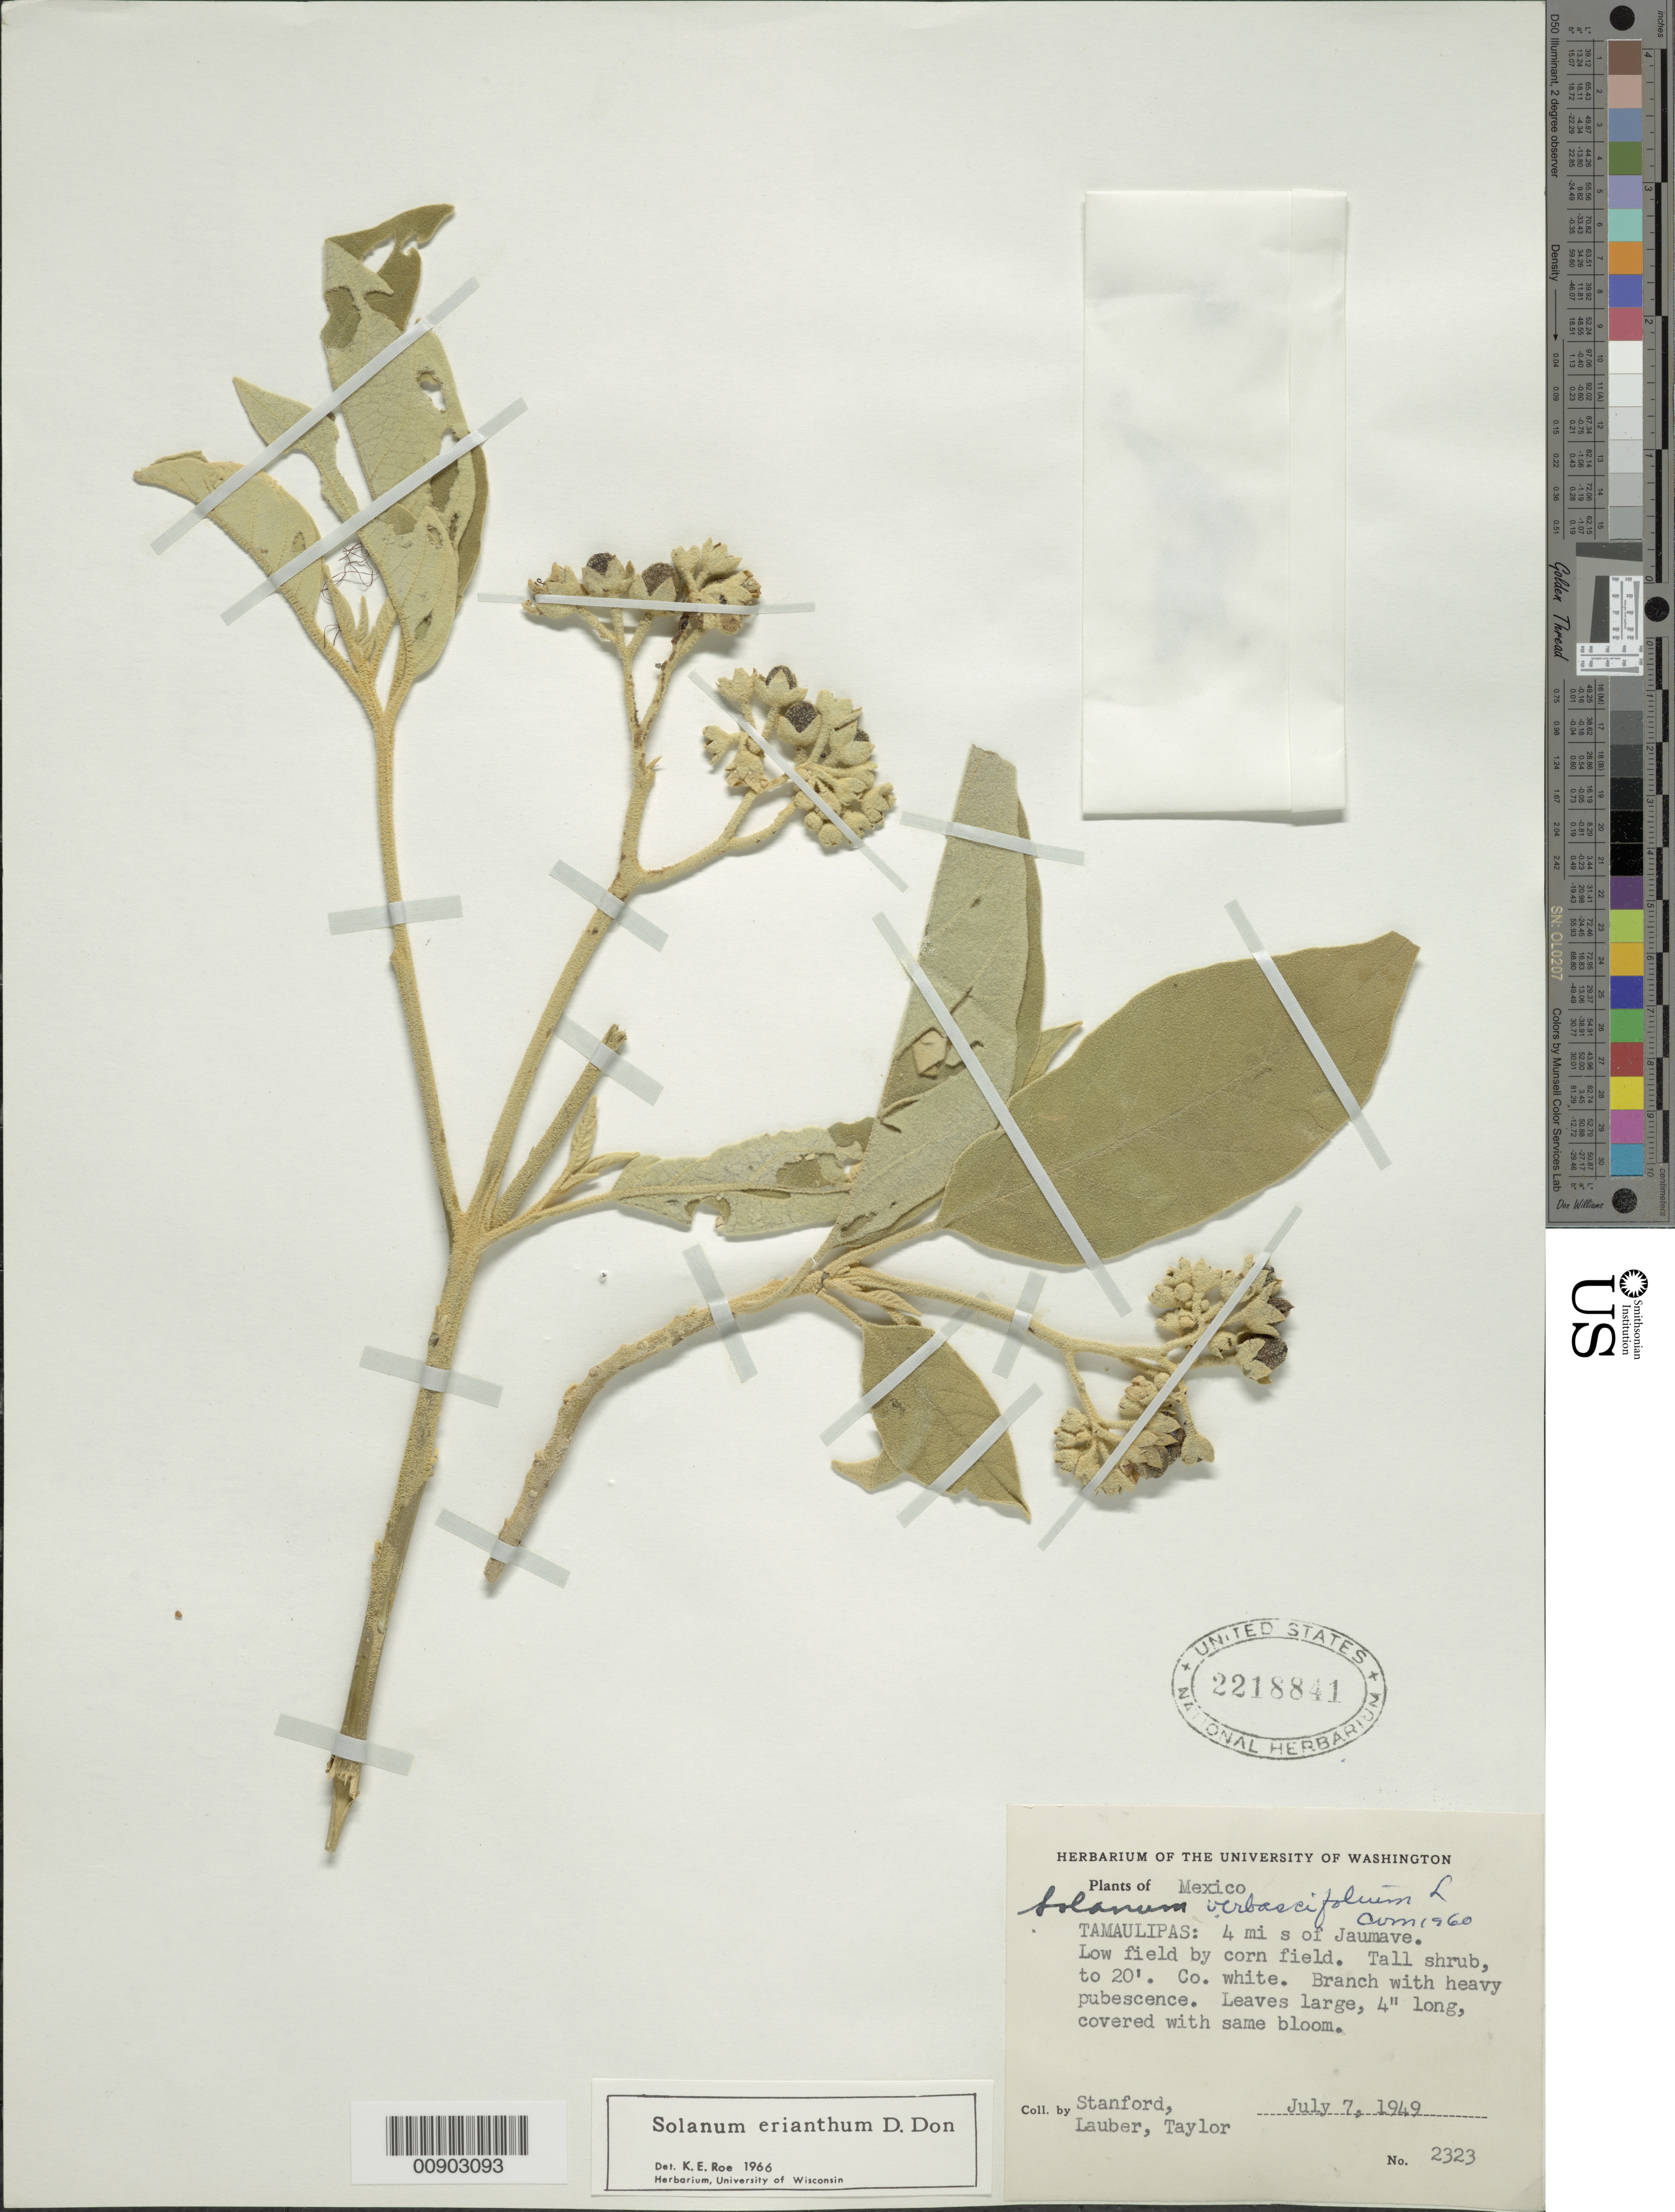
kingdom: Plantae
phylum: Tracheophyta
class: Magnoliopsida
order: Solanales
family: Solanaceae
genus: Solanum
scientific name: Solanum erianthum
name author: D. Don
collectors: -. Stanford & L. Taylor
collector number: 2323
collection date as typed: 07 Jul 1949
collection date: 1949-07-07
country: Mexico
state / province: Tamaulipas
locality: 4 mi S of Jaumave, Tamaulipas.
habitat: Low field by corn field.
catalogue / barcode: US 2218841